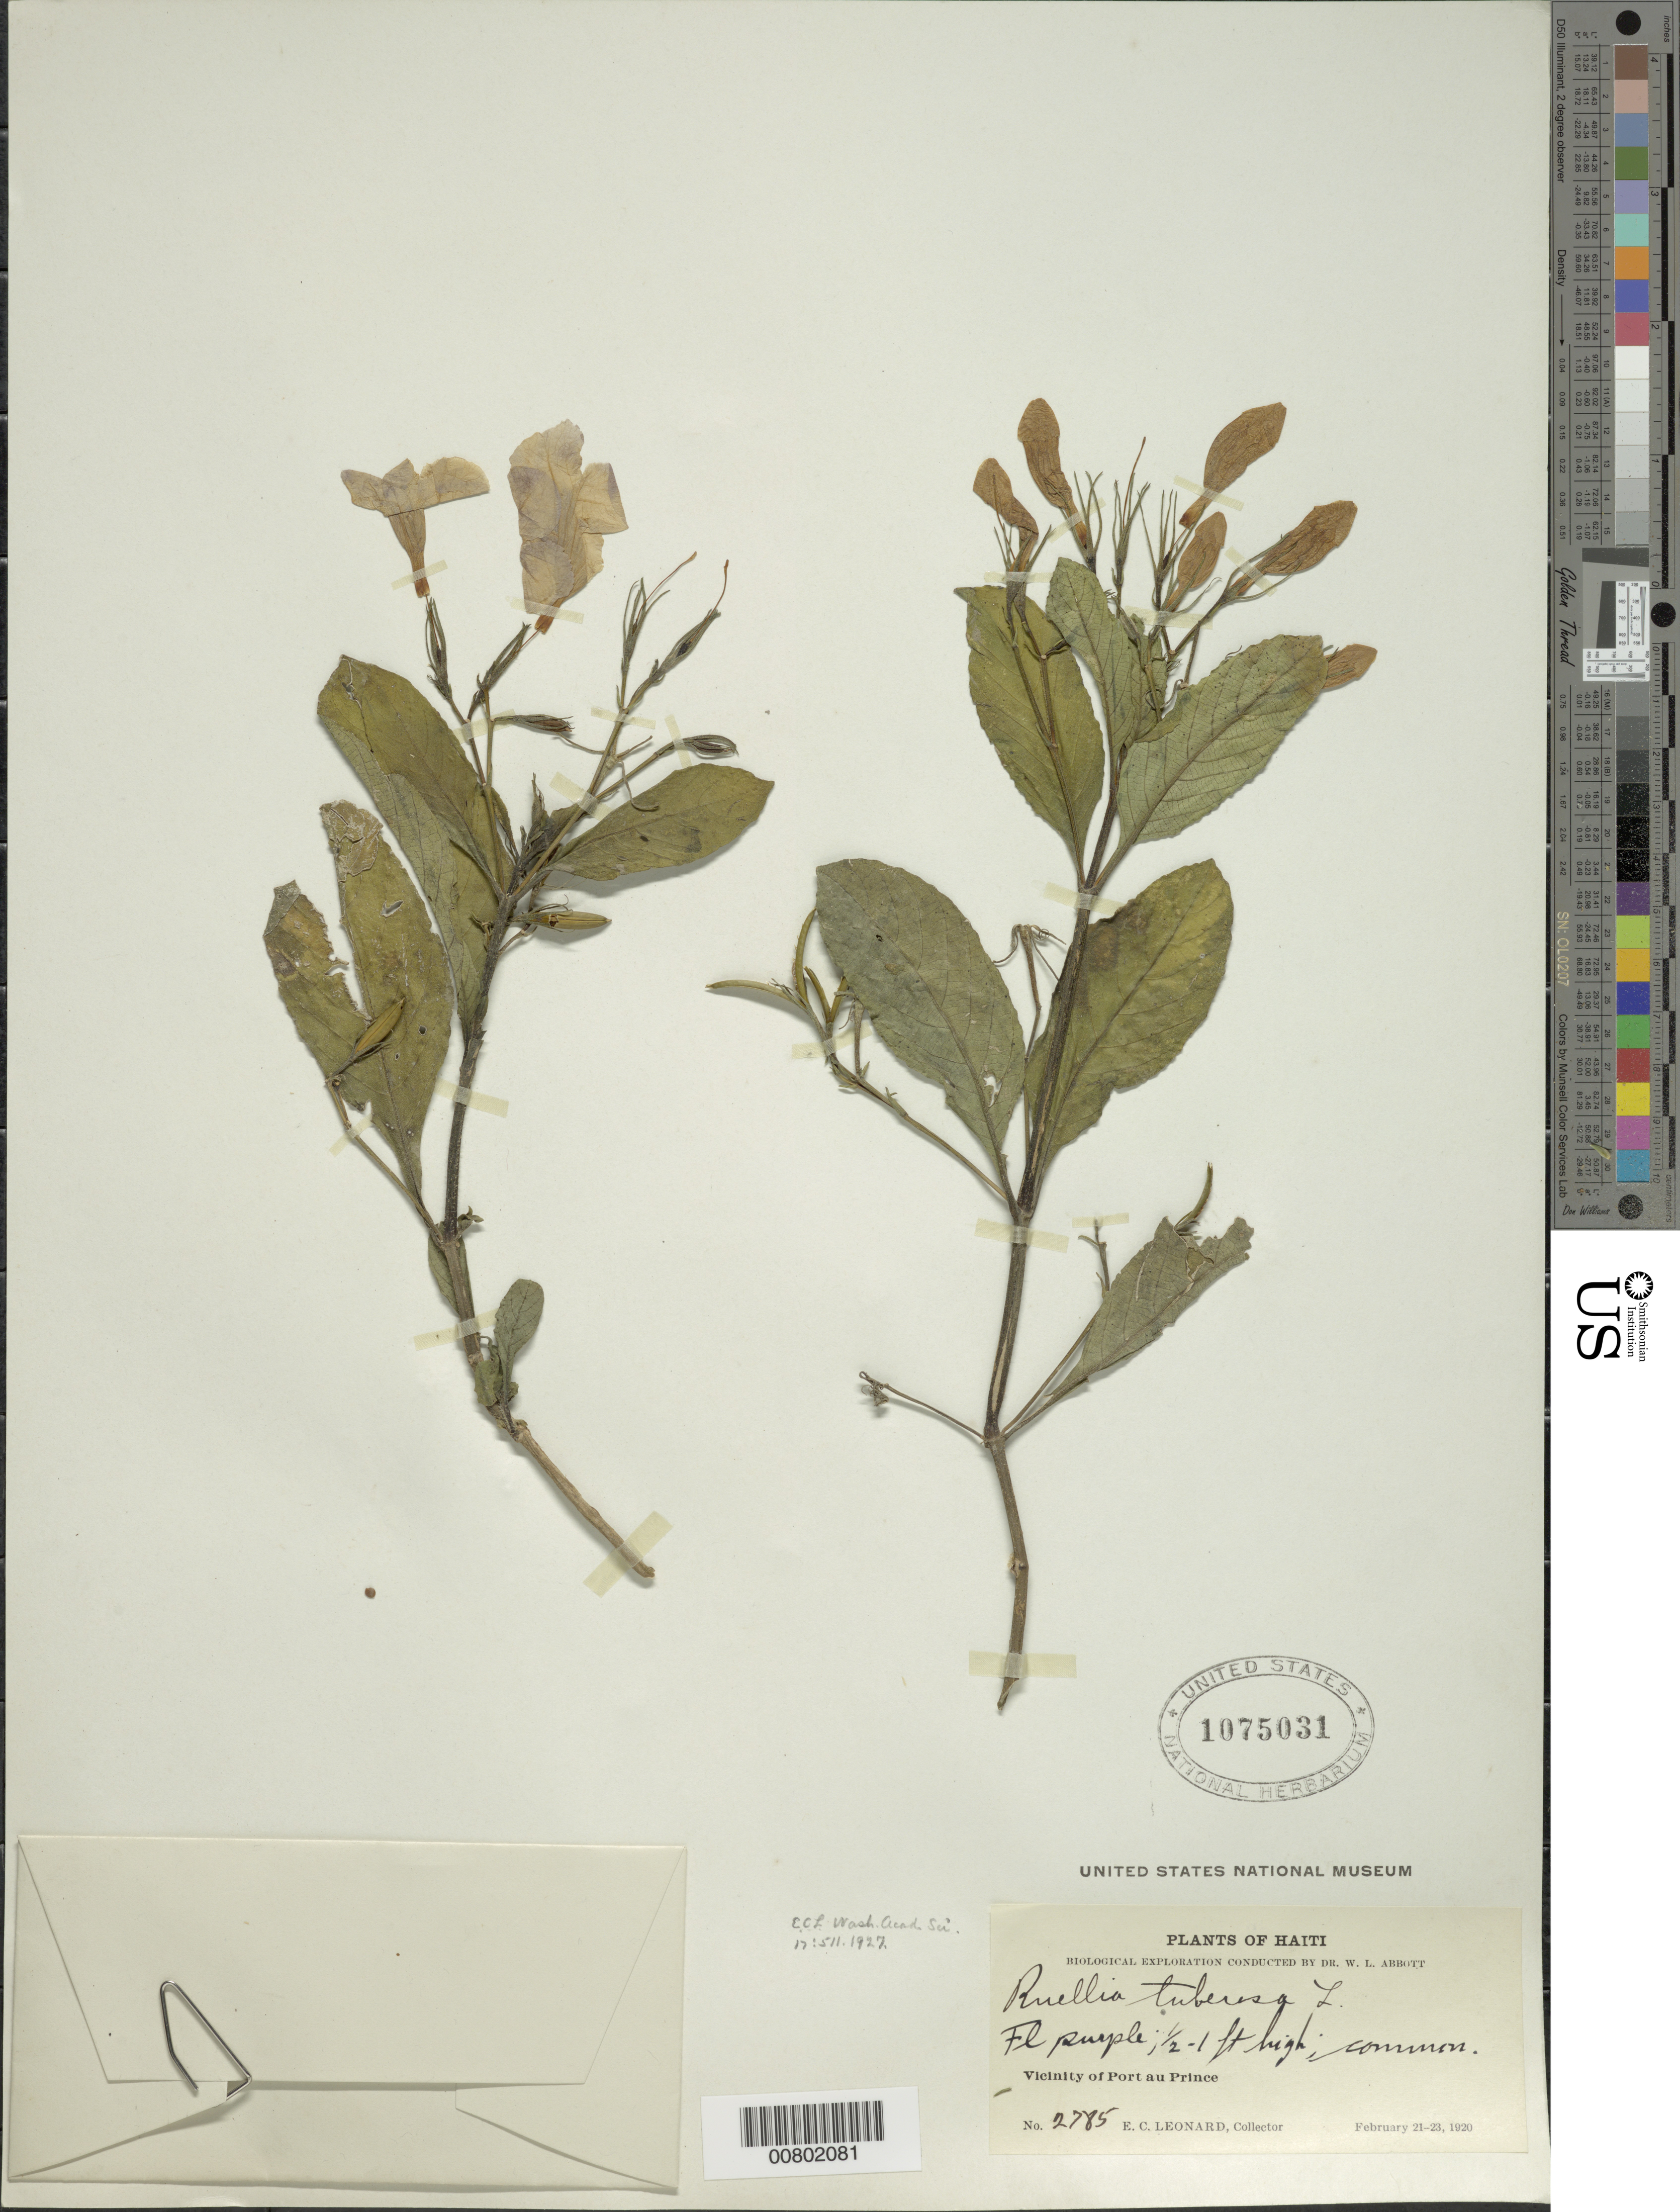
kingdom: Plantae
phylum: Tracheophyta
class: Magnoliopsida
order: Lamiales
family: Acanthaceae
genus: Ruellia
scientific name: Ruellia tuberosa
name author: L.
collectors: E. C. Leonard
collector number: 2785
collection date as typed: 21 Feb 1920 to 23 Feb 1920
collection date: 1920-02-21/1920-02-23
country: Haiti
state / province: Ouest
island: Hispaniola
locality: Vicinity of Port au Prince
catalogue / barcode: US 1075031